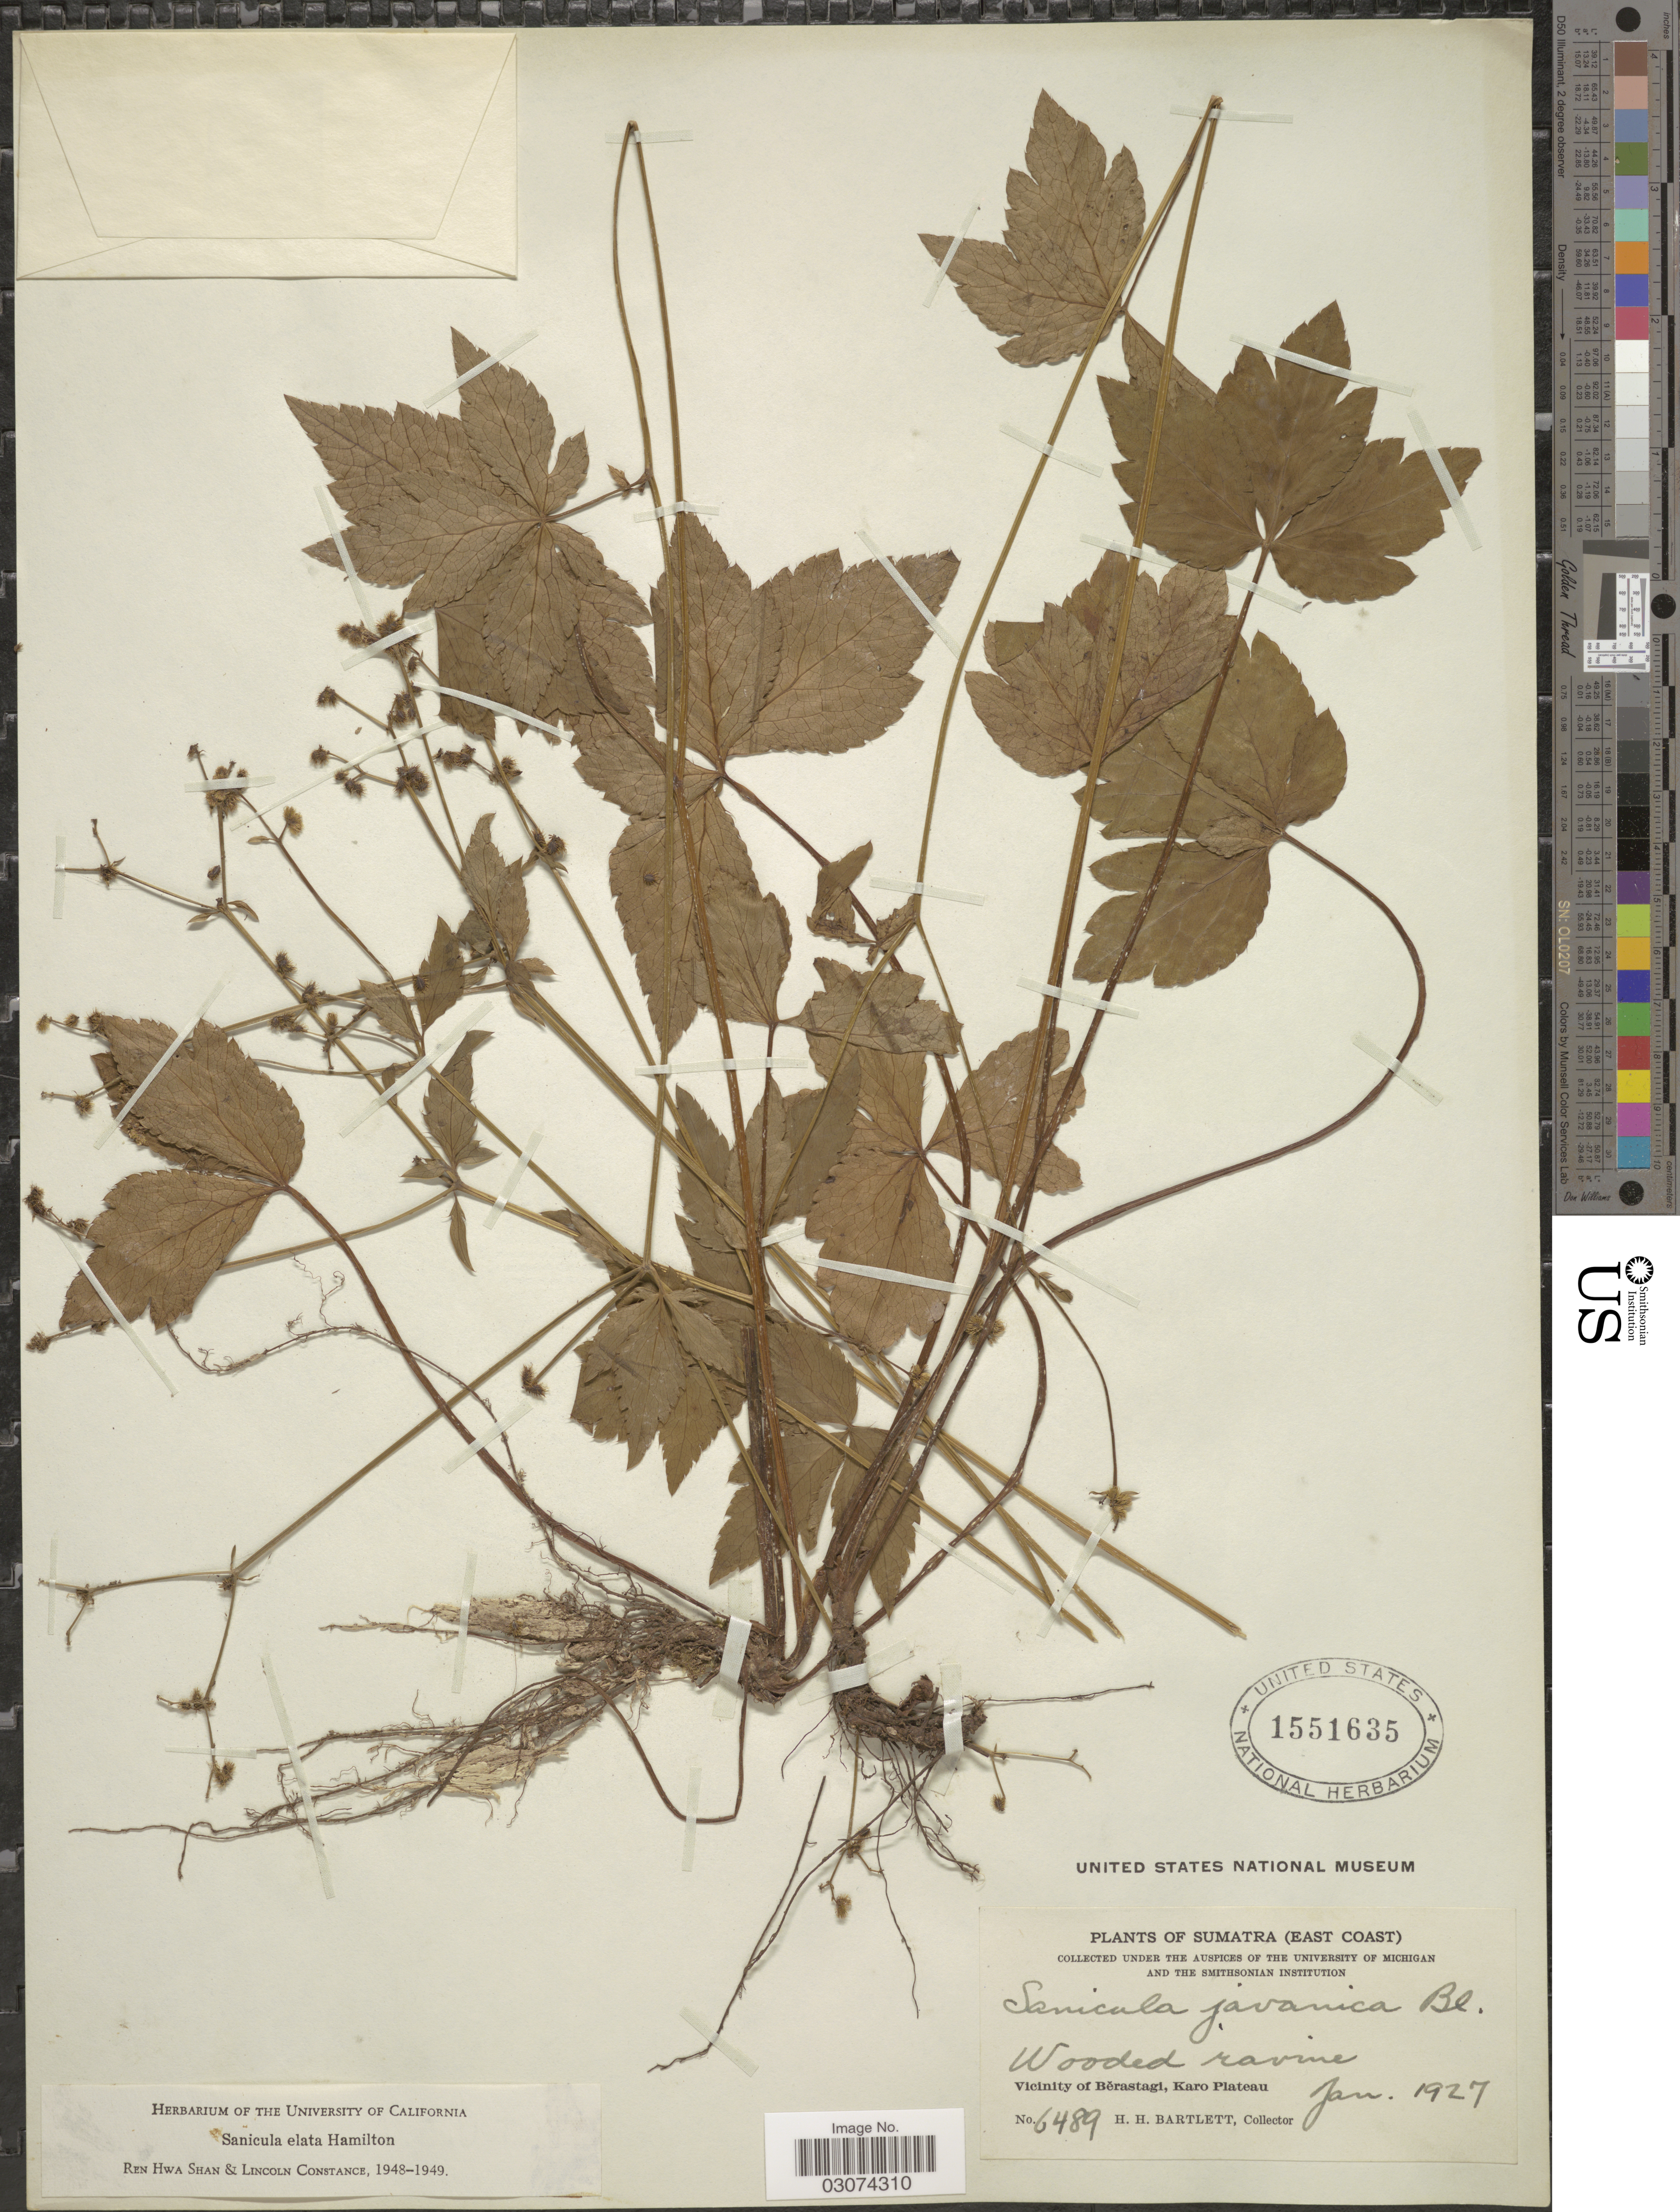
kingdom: Plantae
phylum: Tracheophyta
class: Magnoliopsida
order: Apiales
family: Apiaceae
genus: Sanicula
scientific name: Sanicula elata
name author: Buch.-Ham. ex D. Don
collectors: H. H. Bartlett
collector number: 6489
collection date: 1927-01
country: Indonesia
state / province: Sumatra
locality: East Coast. Vicinity of Berastagi, Karo Plateau.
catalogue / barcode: US 1551635